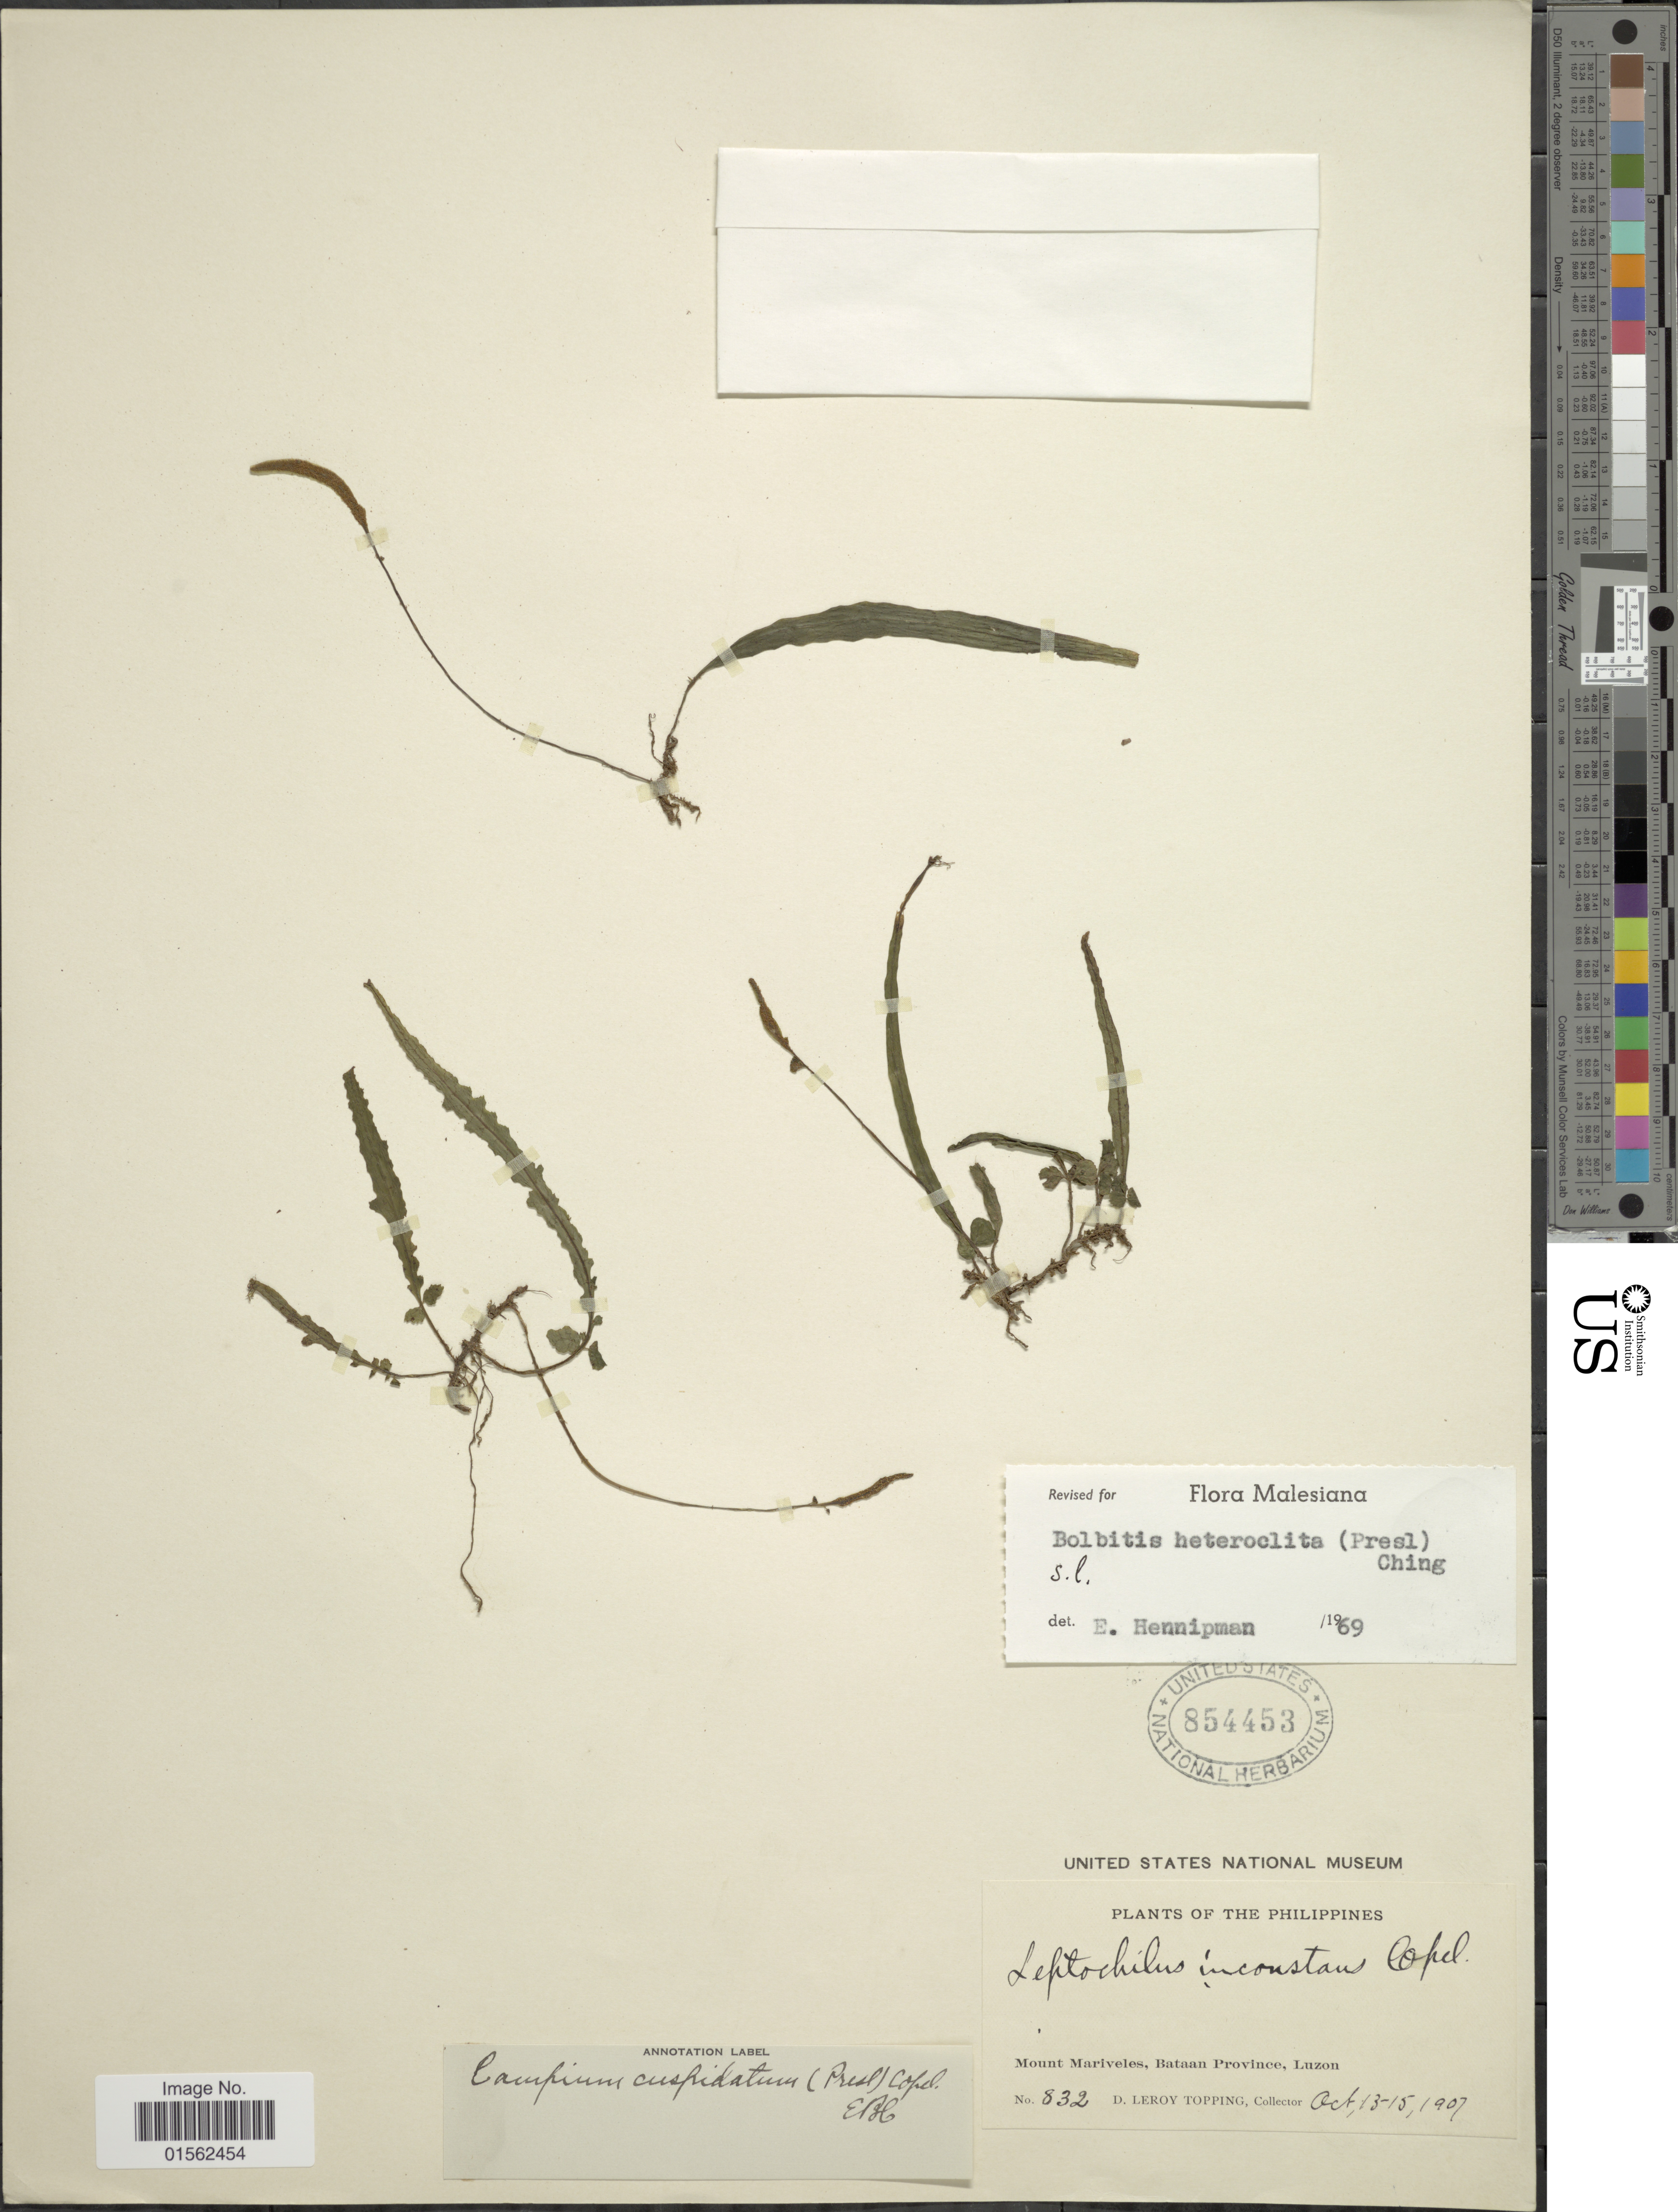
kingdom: Plantae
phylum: Tracheophyta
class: Polypodiopsida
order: Polypodiales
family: Dryopteridaceae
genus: Bolbitis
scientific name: Bolbitis heteroclita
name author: (C. Presl) Ching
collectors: D. L. Topping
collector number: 832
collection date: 1907-10-13/1907-10-15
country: Philippines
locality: Philippines, Mount Mariveles, Bataan Province, Luzon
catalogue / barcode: US 854453